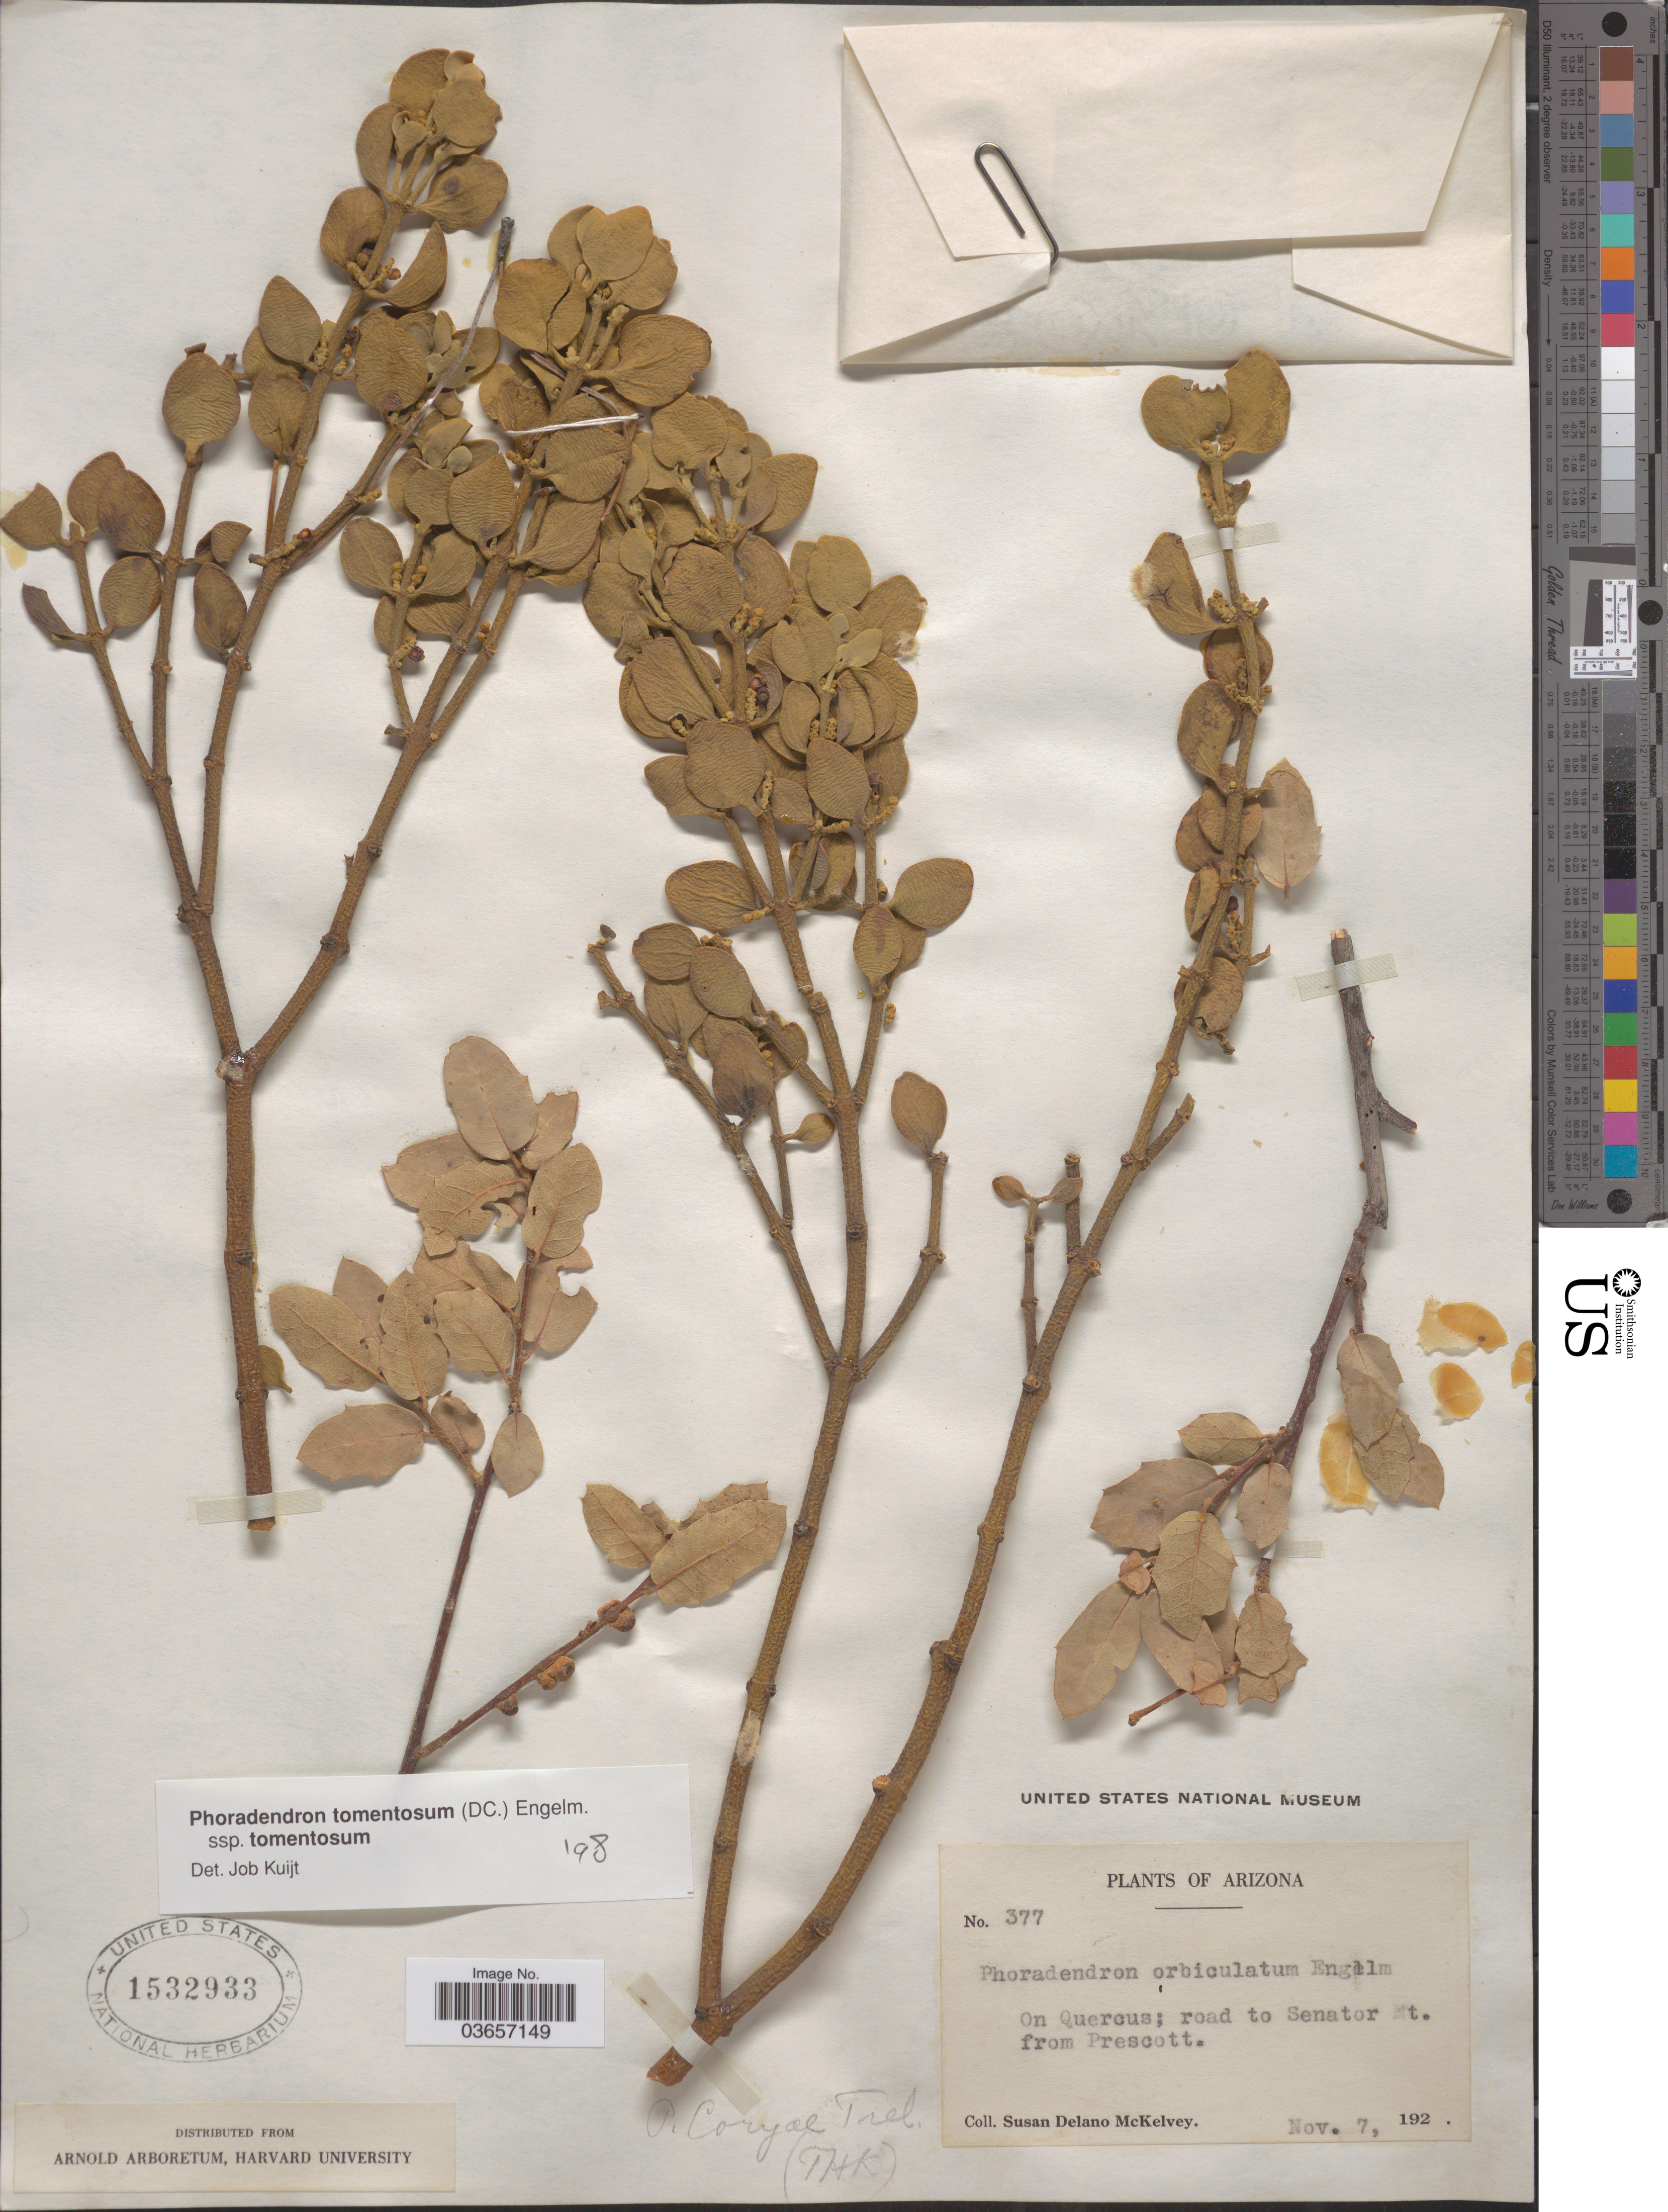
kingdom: Plantae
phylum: Tracheophyta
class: Magnoliopsida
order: Santalales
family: Viscaceae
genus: Phoradendron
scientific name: Phoradendron tomentosum subsp. tomentosum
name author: DC.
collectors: S. A. McKelvey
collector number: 377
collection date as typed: Nov. 7, 192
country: United States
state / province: Arizona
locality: Road to Senator Mt. from Prescott.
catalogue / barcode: US 1532933